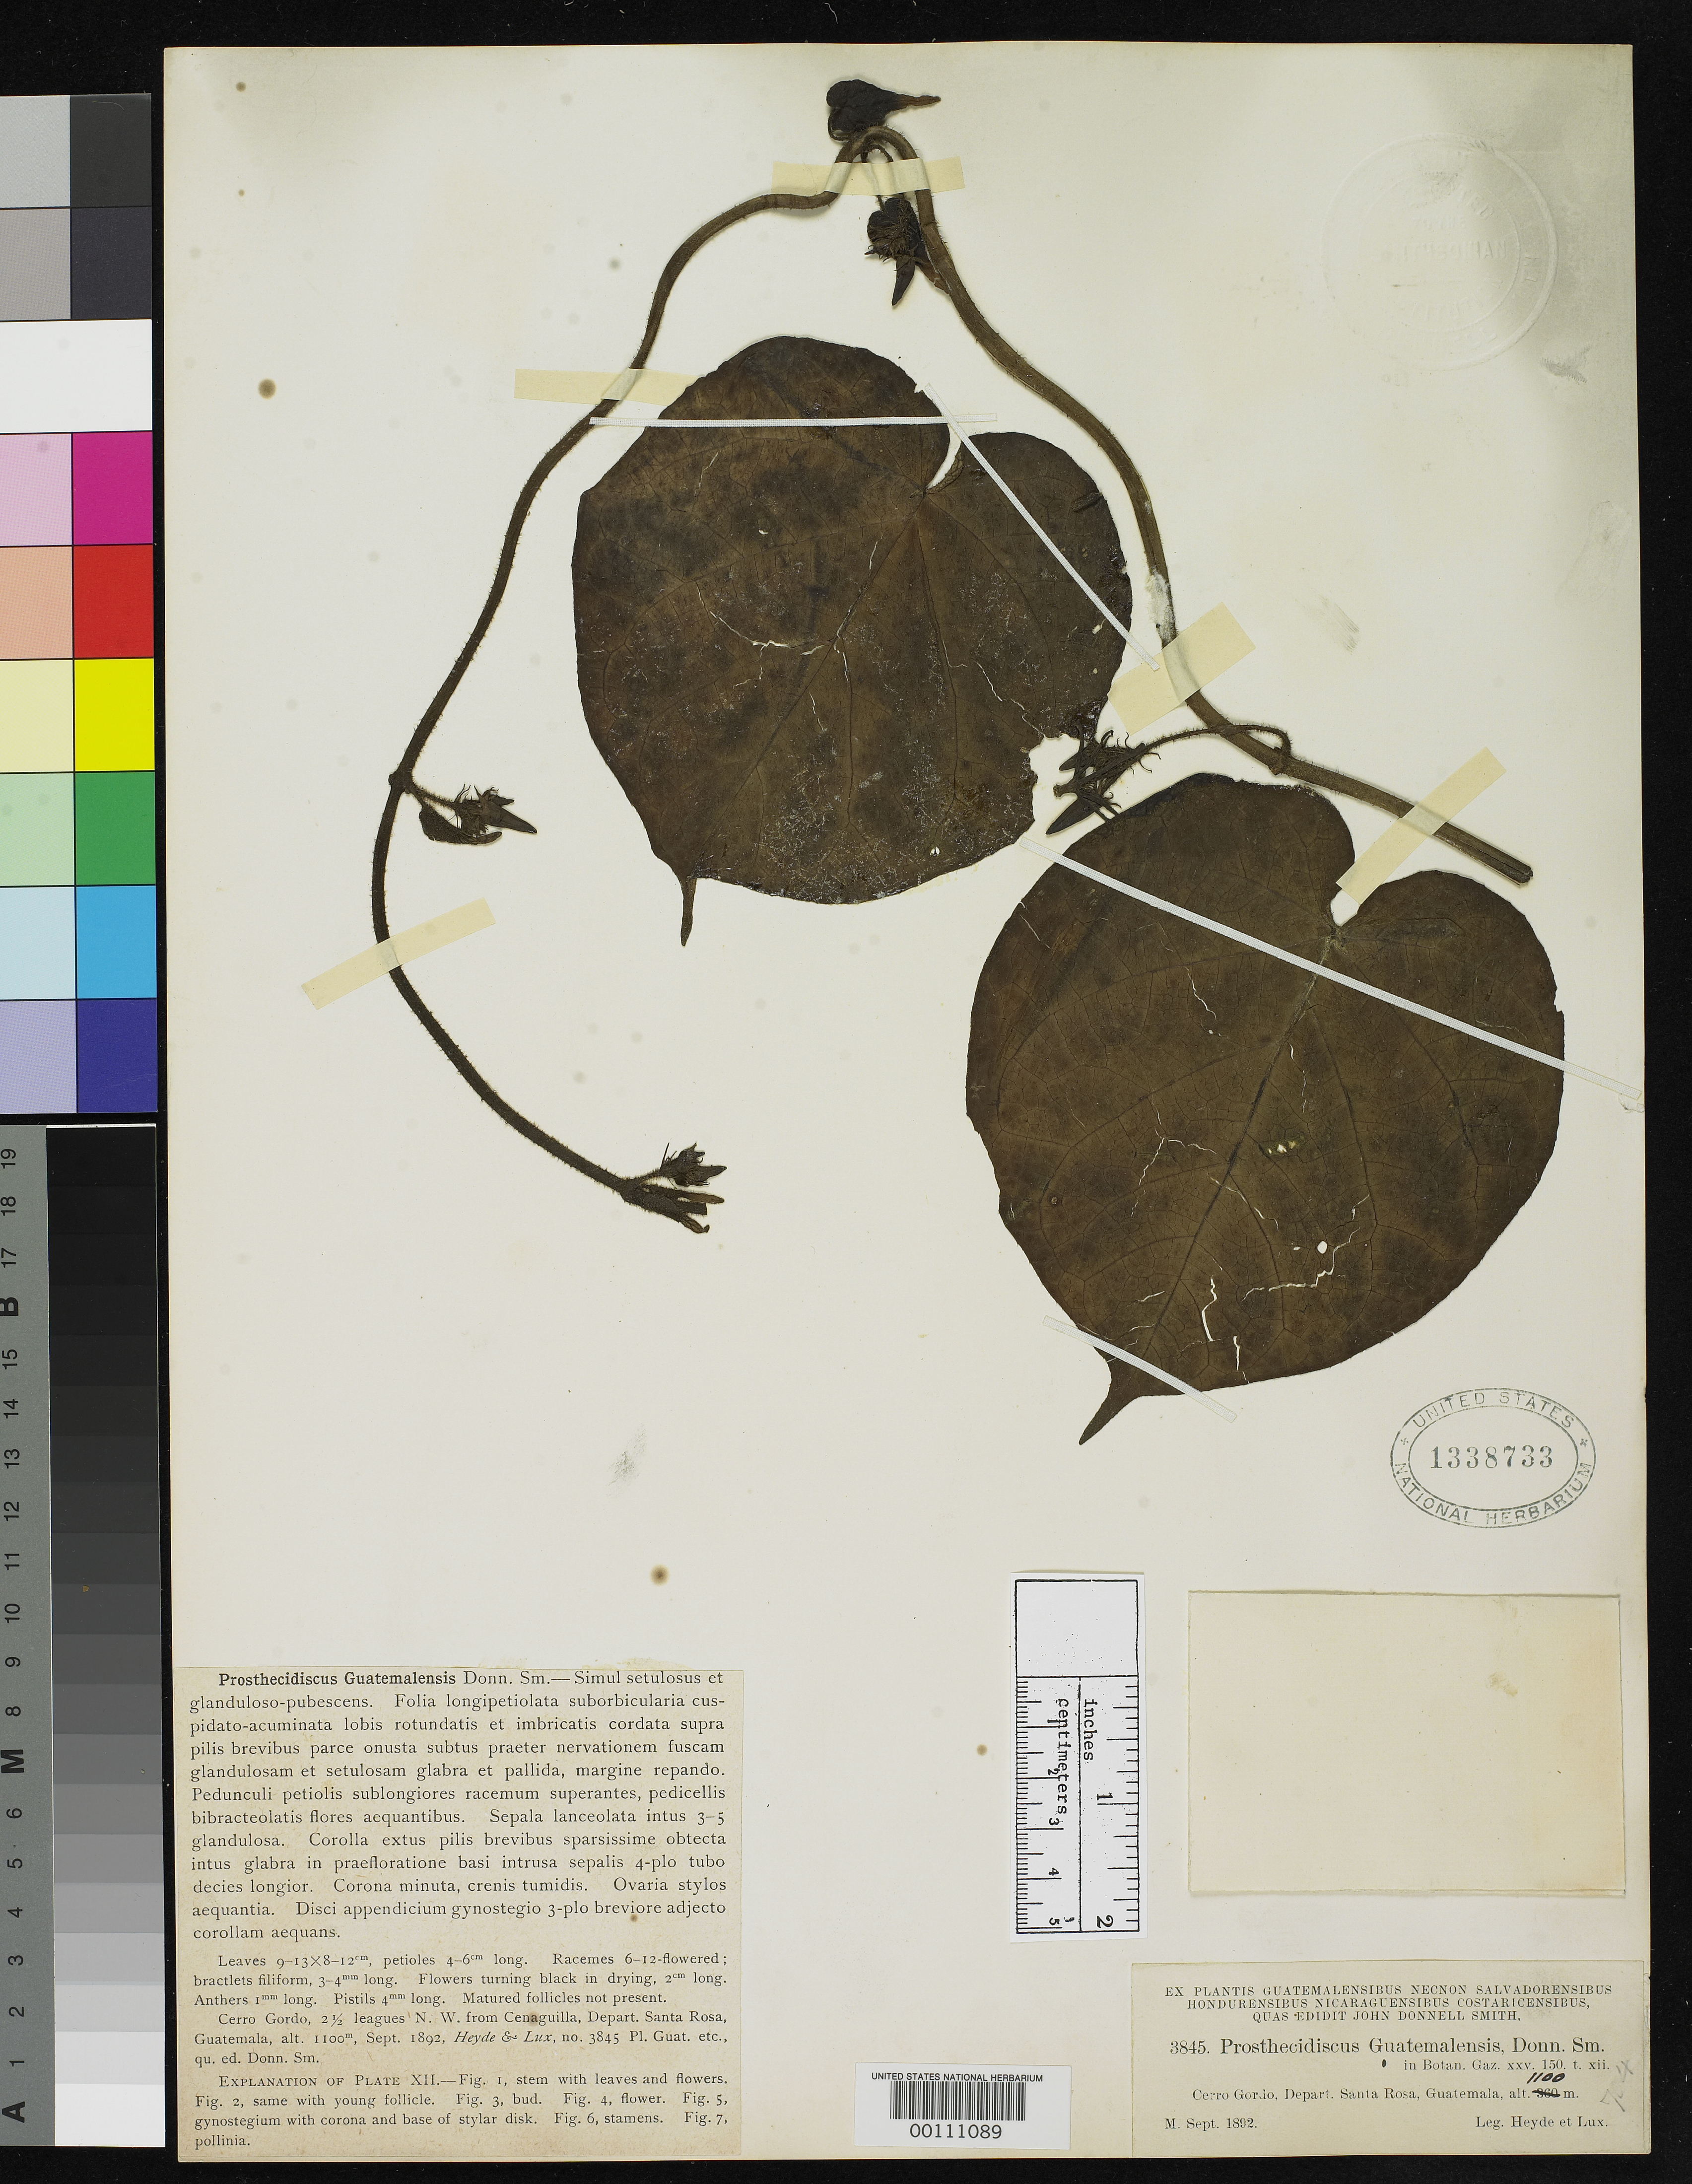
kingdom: Plantae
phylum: Tracheophyta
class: Magnoliopsida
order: Gentianales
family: Apocynaceae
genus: Prosthecidiscus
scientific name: Prosthecidiscus guatemalensis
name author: Donn. Sm.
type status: Type Collection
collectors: E. T. Heyde & E. Lux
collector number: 3845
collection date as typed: Sep 1892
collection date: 1892-09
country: Guatemala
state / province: Santa Rosa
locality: Cerro Gordo.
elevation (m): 1100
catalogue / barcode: US 1338733